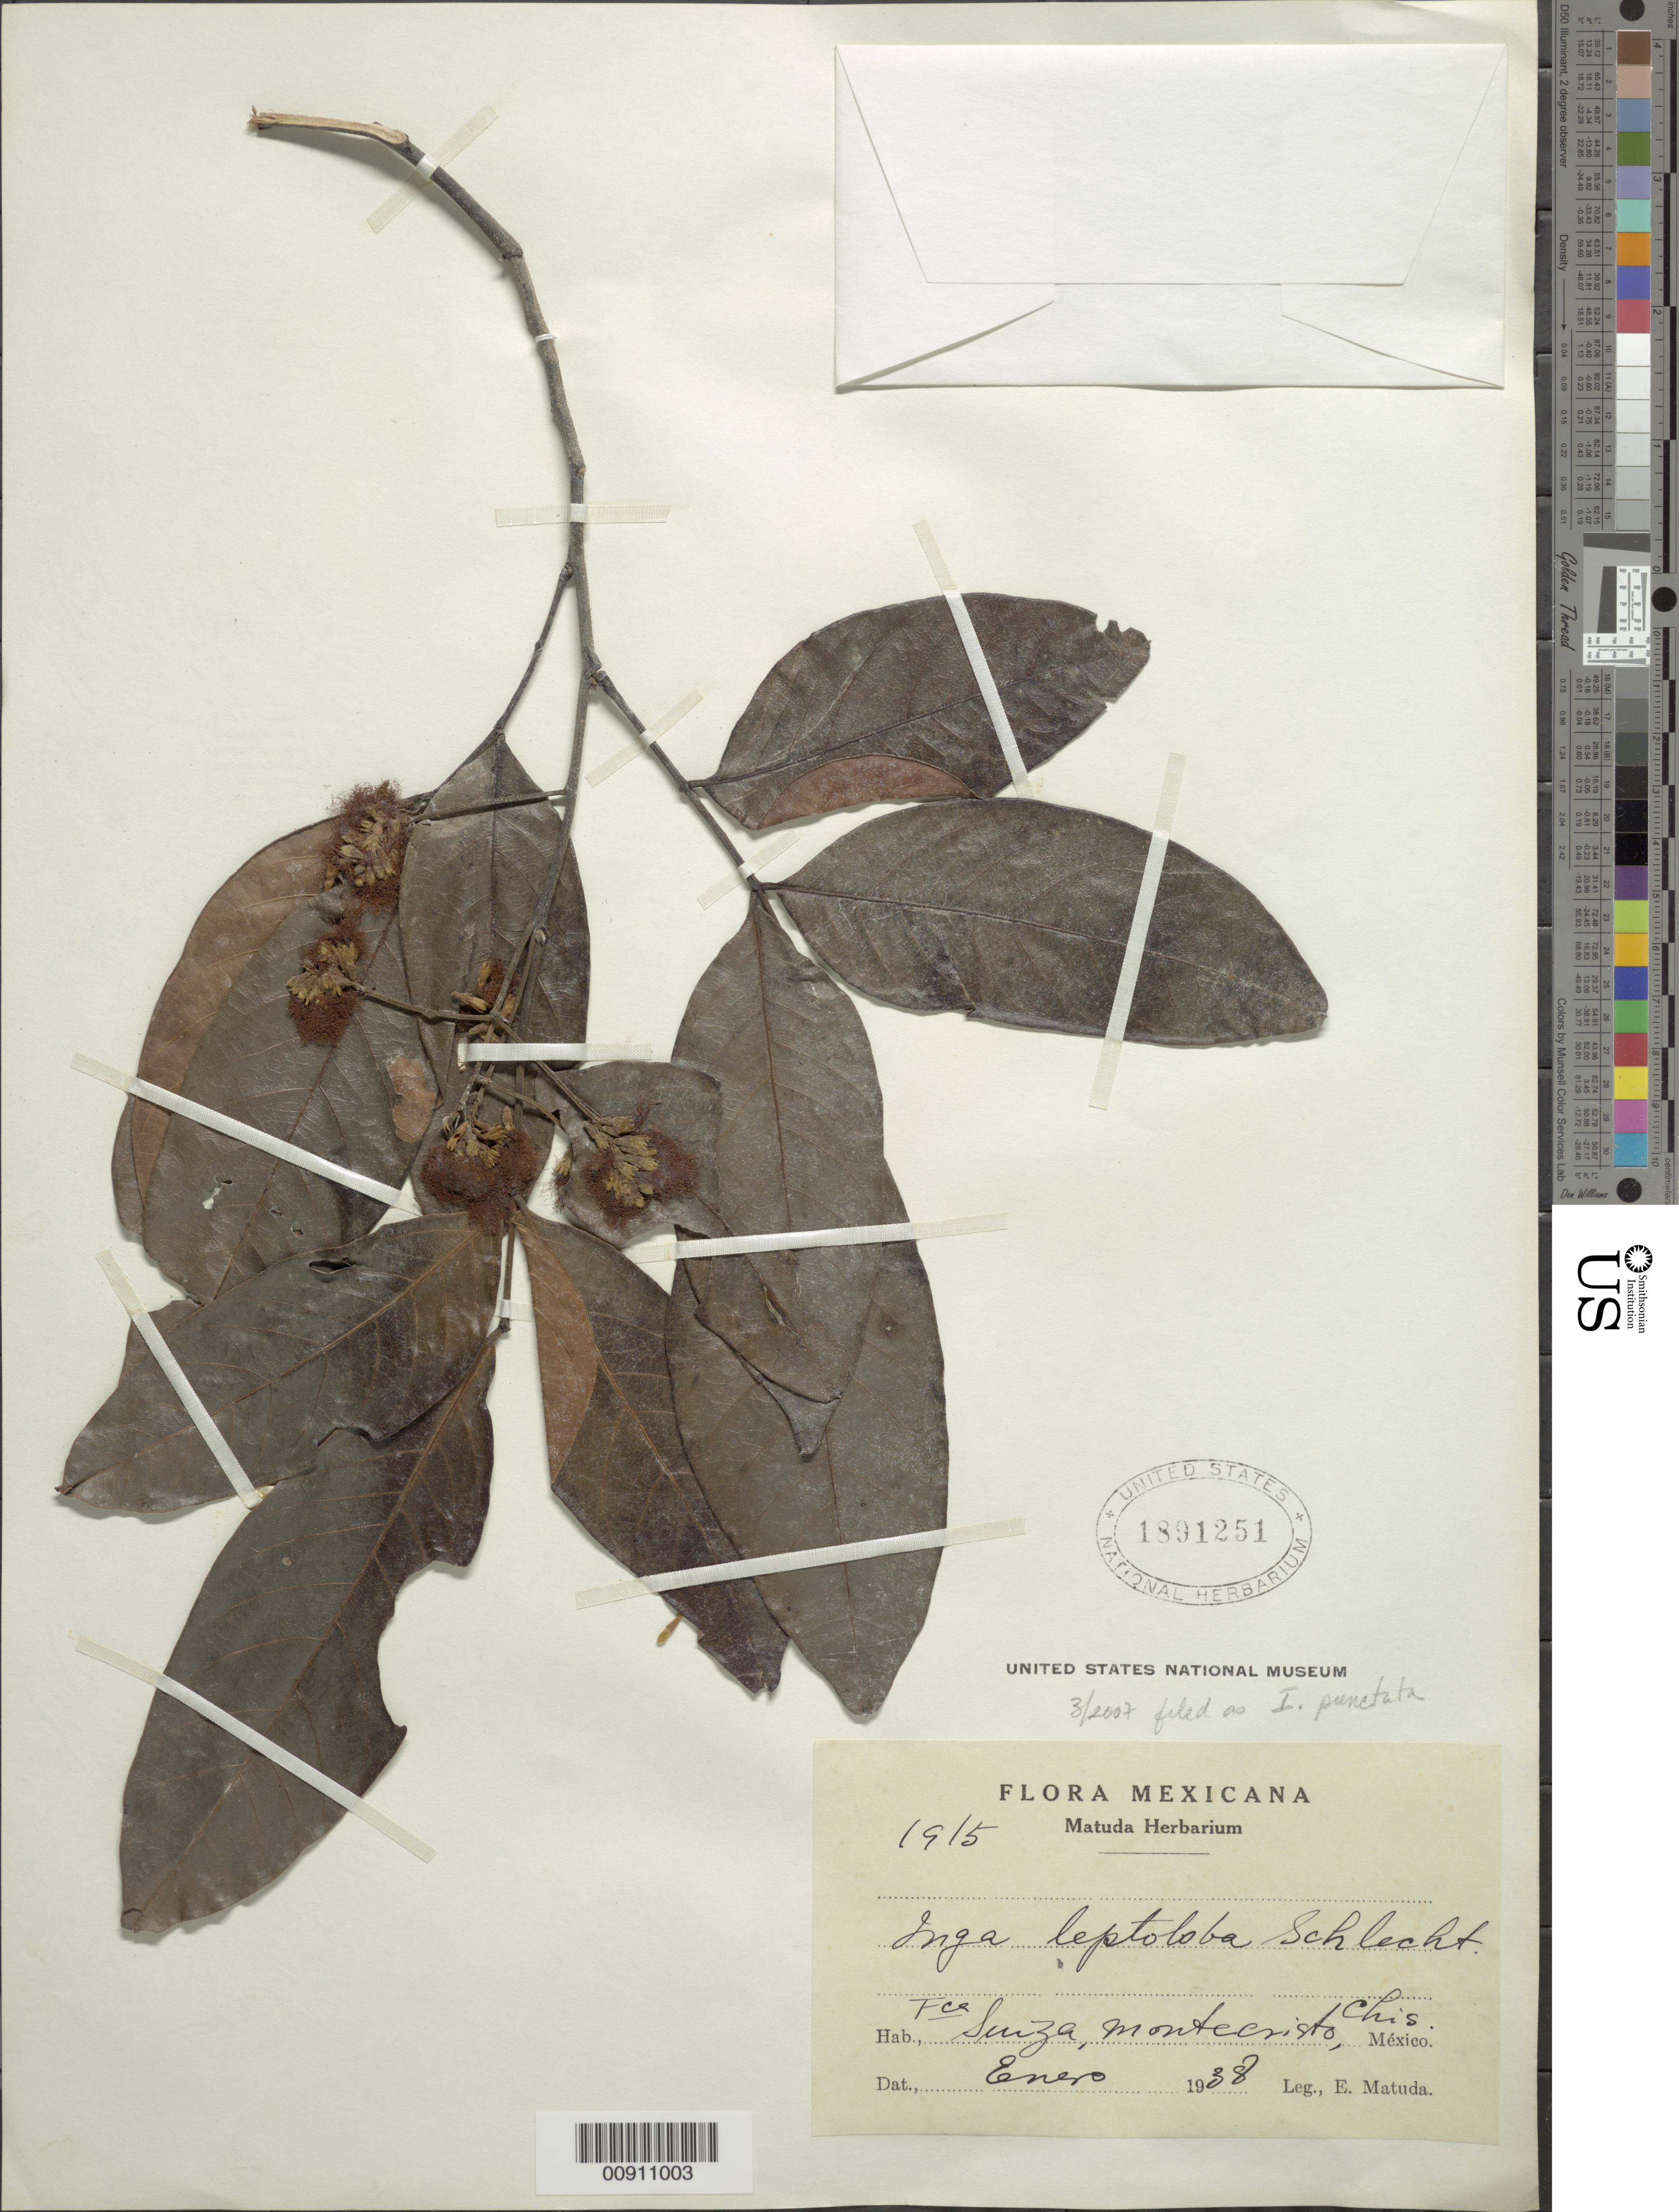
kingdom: Plantae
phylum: Tracheophyta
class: Magnoliopsida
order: Fabales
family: Fabaceae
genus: Inga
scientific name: Inga punctata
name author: Willd.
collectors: E. Matuda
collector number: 1915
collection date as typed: Jan 1938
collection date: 1938-01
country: Mexico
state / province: Chiapas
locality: Finca Suiza, Montecristo, Chiapas.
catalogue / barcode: US 1891251